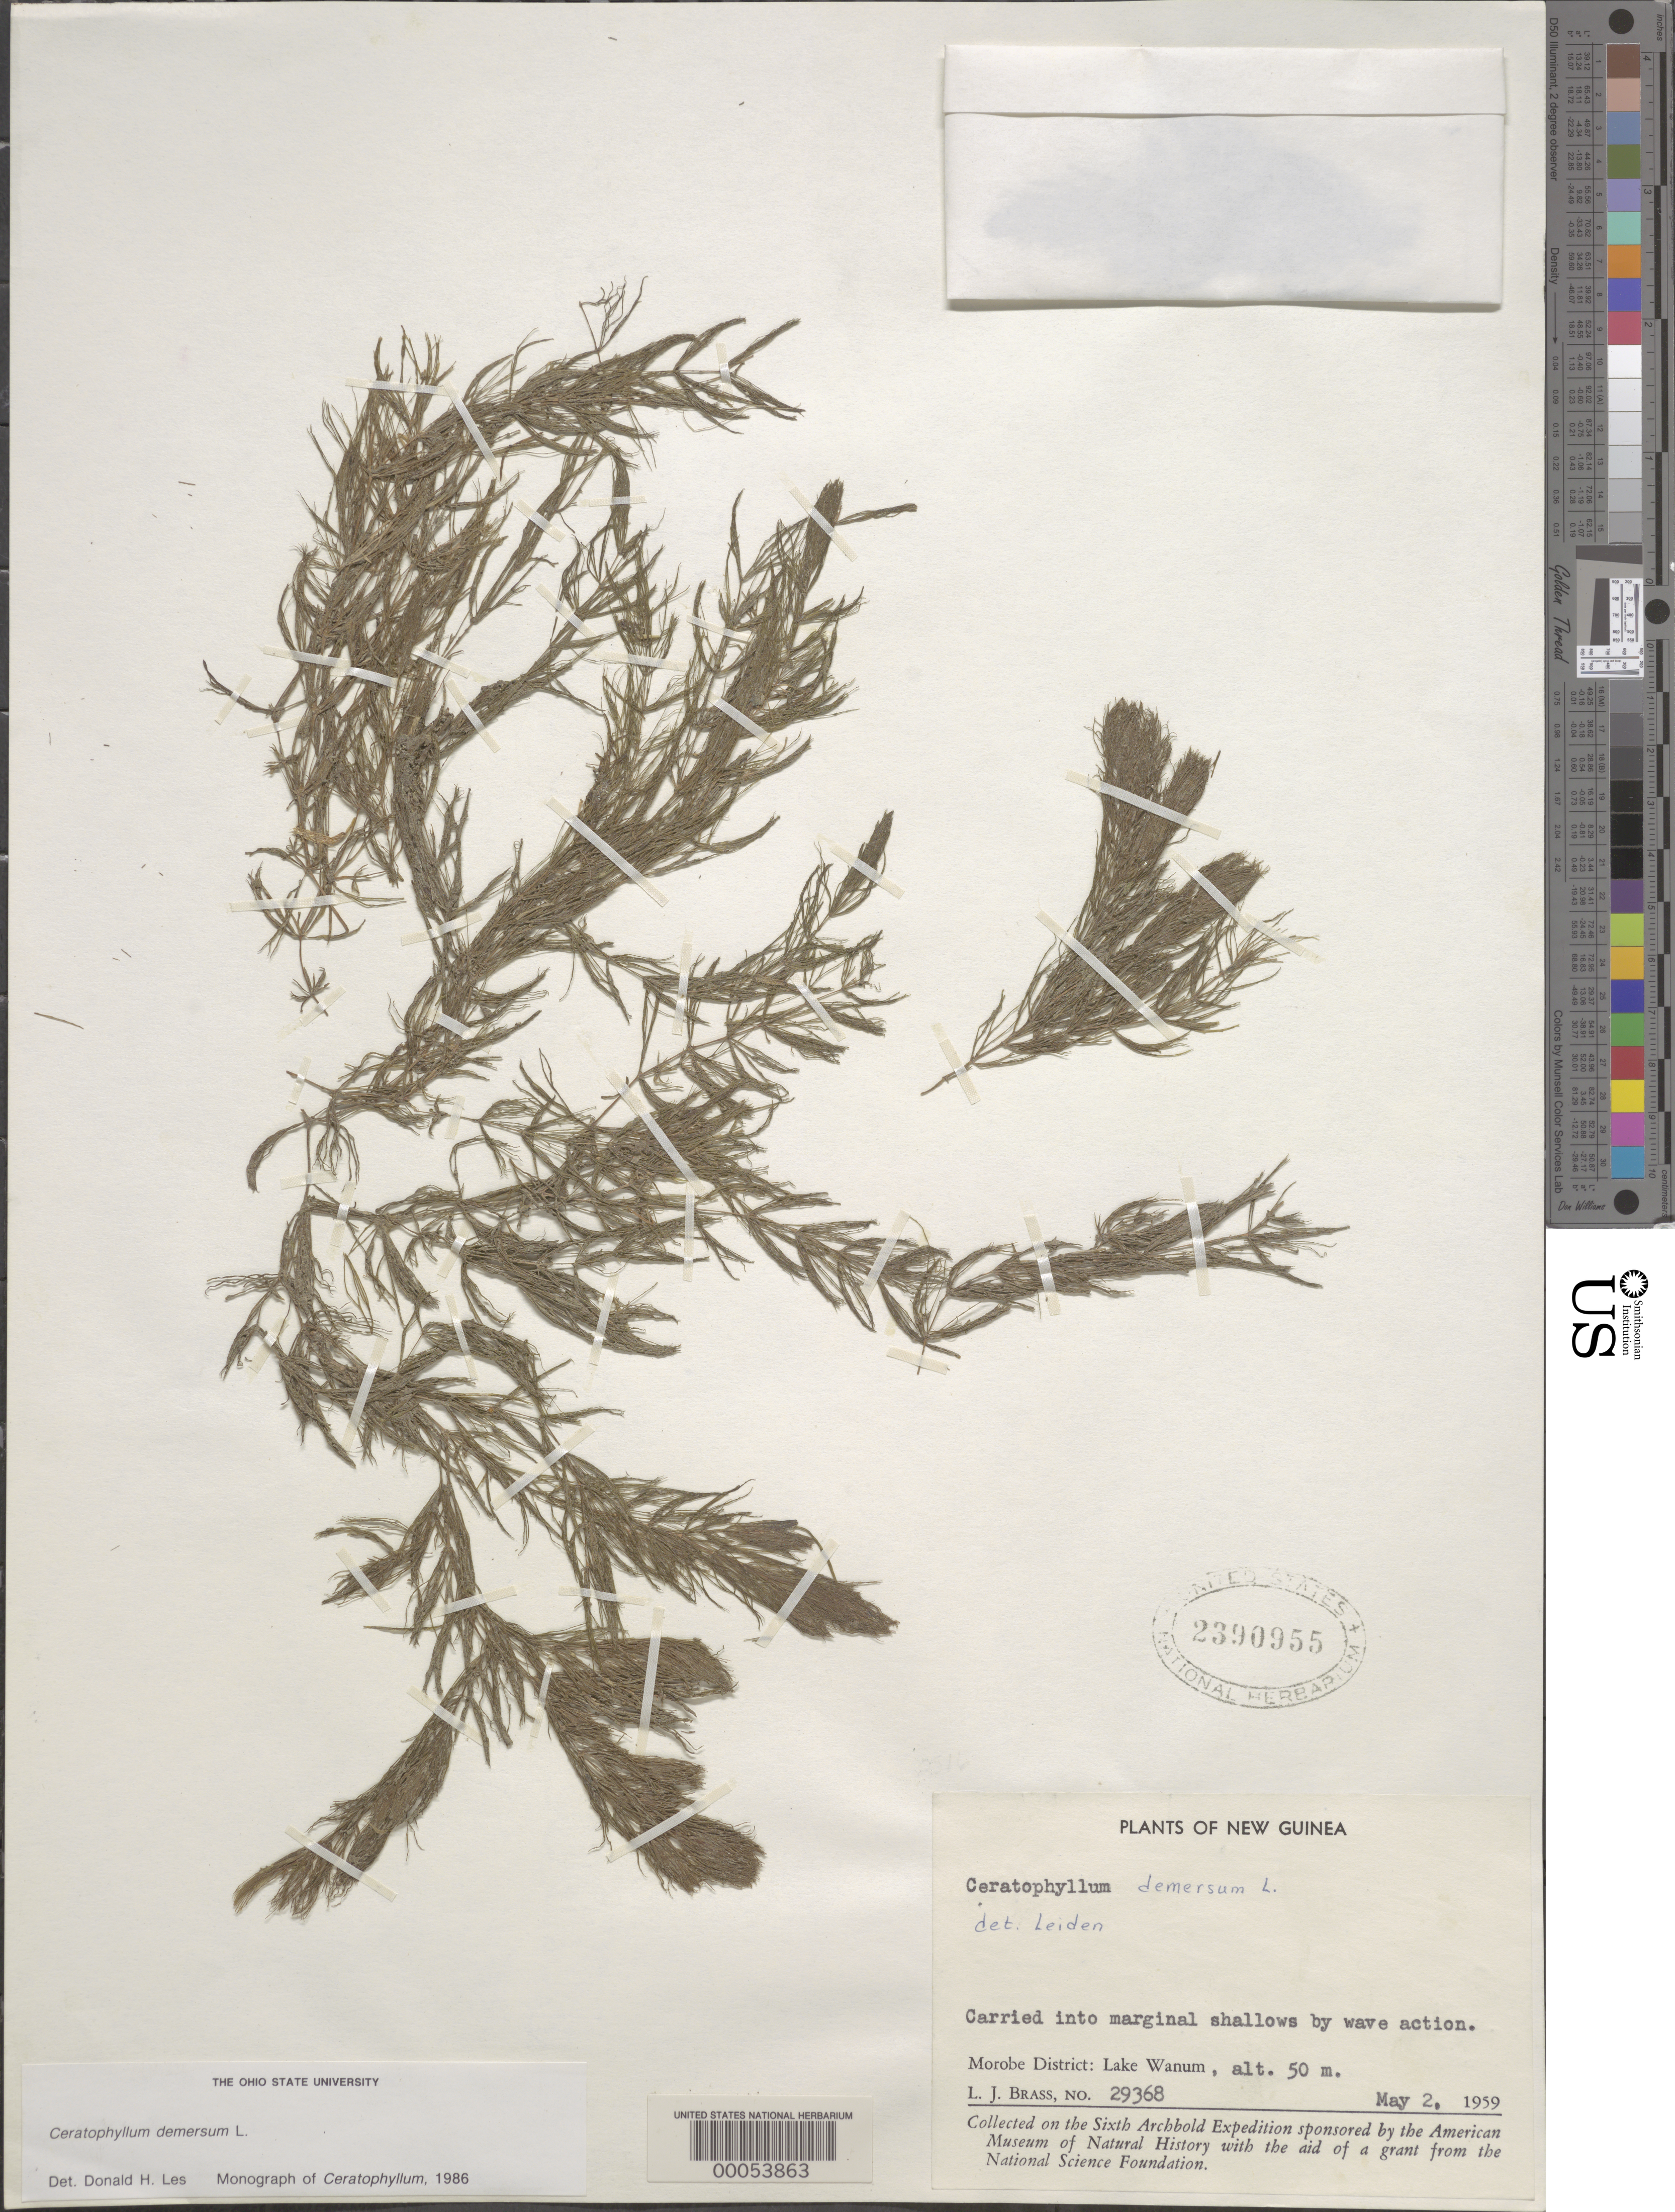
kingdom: Plantae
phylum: Tracheophyta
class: Magnoliopsida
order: Ceratophyllales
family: Ceratophyllaceae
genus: Ceratophyllum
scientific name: Ceratophyllum demersum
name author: L.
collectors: L. J. Brass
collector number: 29368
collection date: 1959-05-02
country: Papua New Guinea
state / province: Morobe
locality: New Guinea. Morobe District: Lake Wanum.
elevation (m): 50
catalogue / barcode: US 2390955